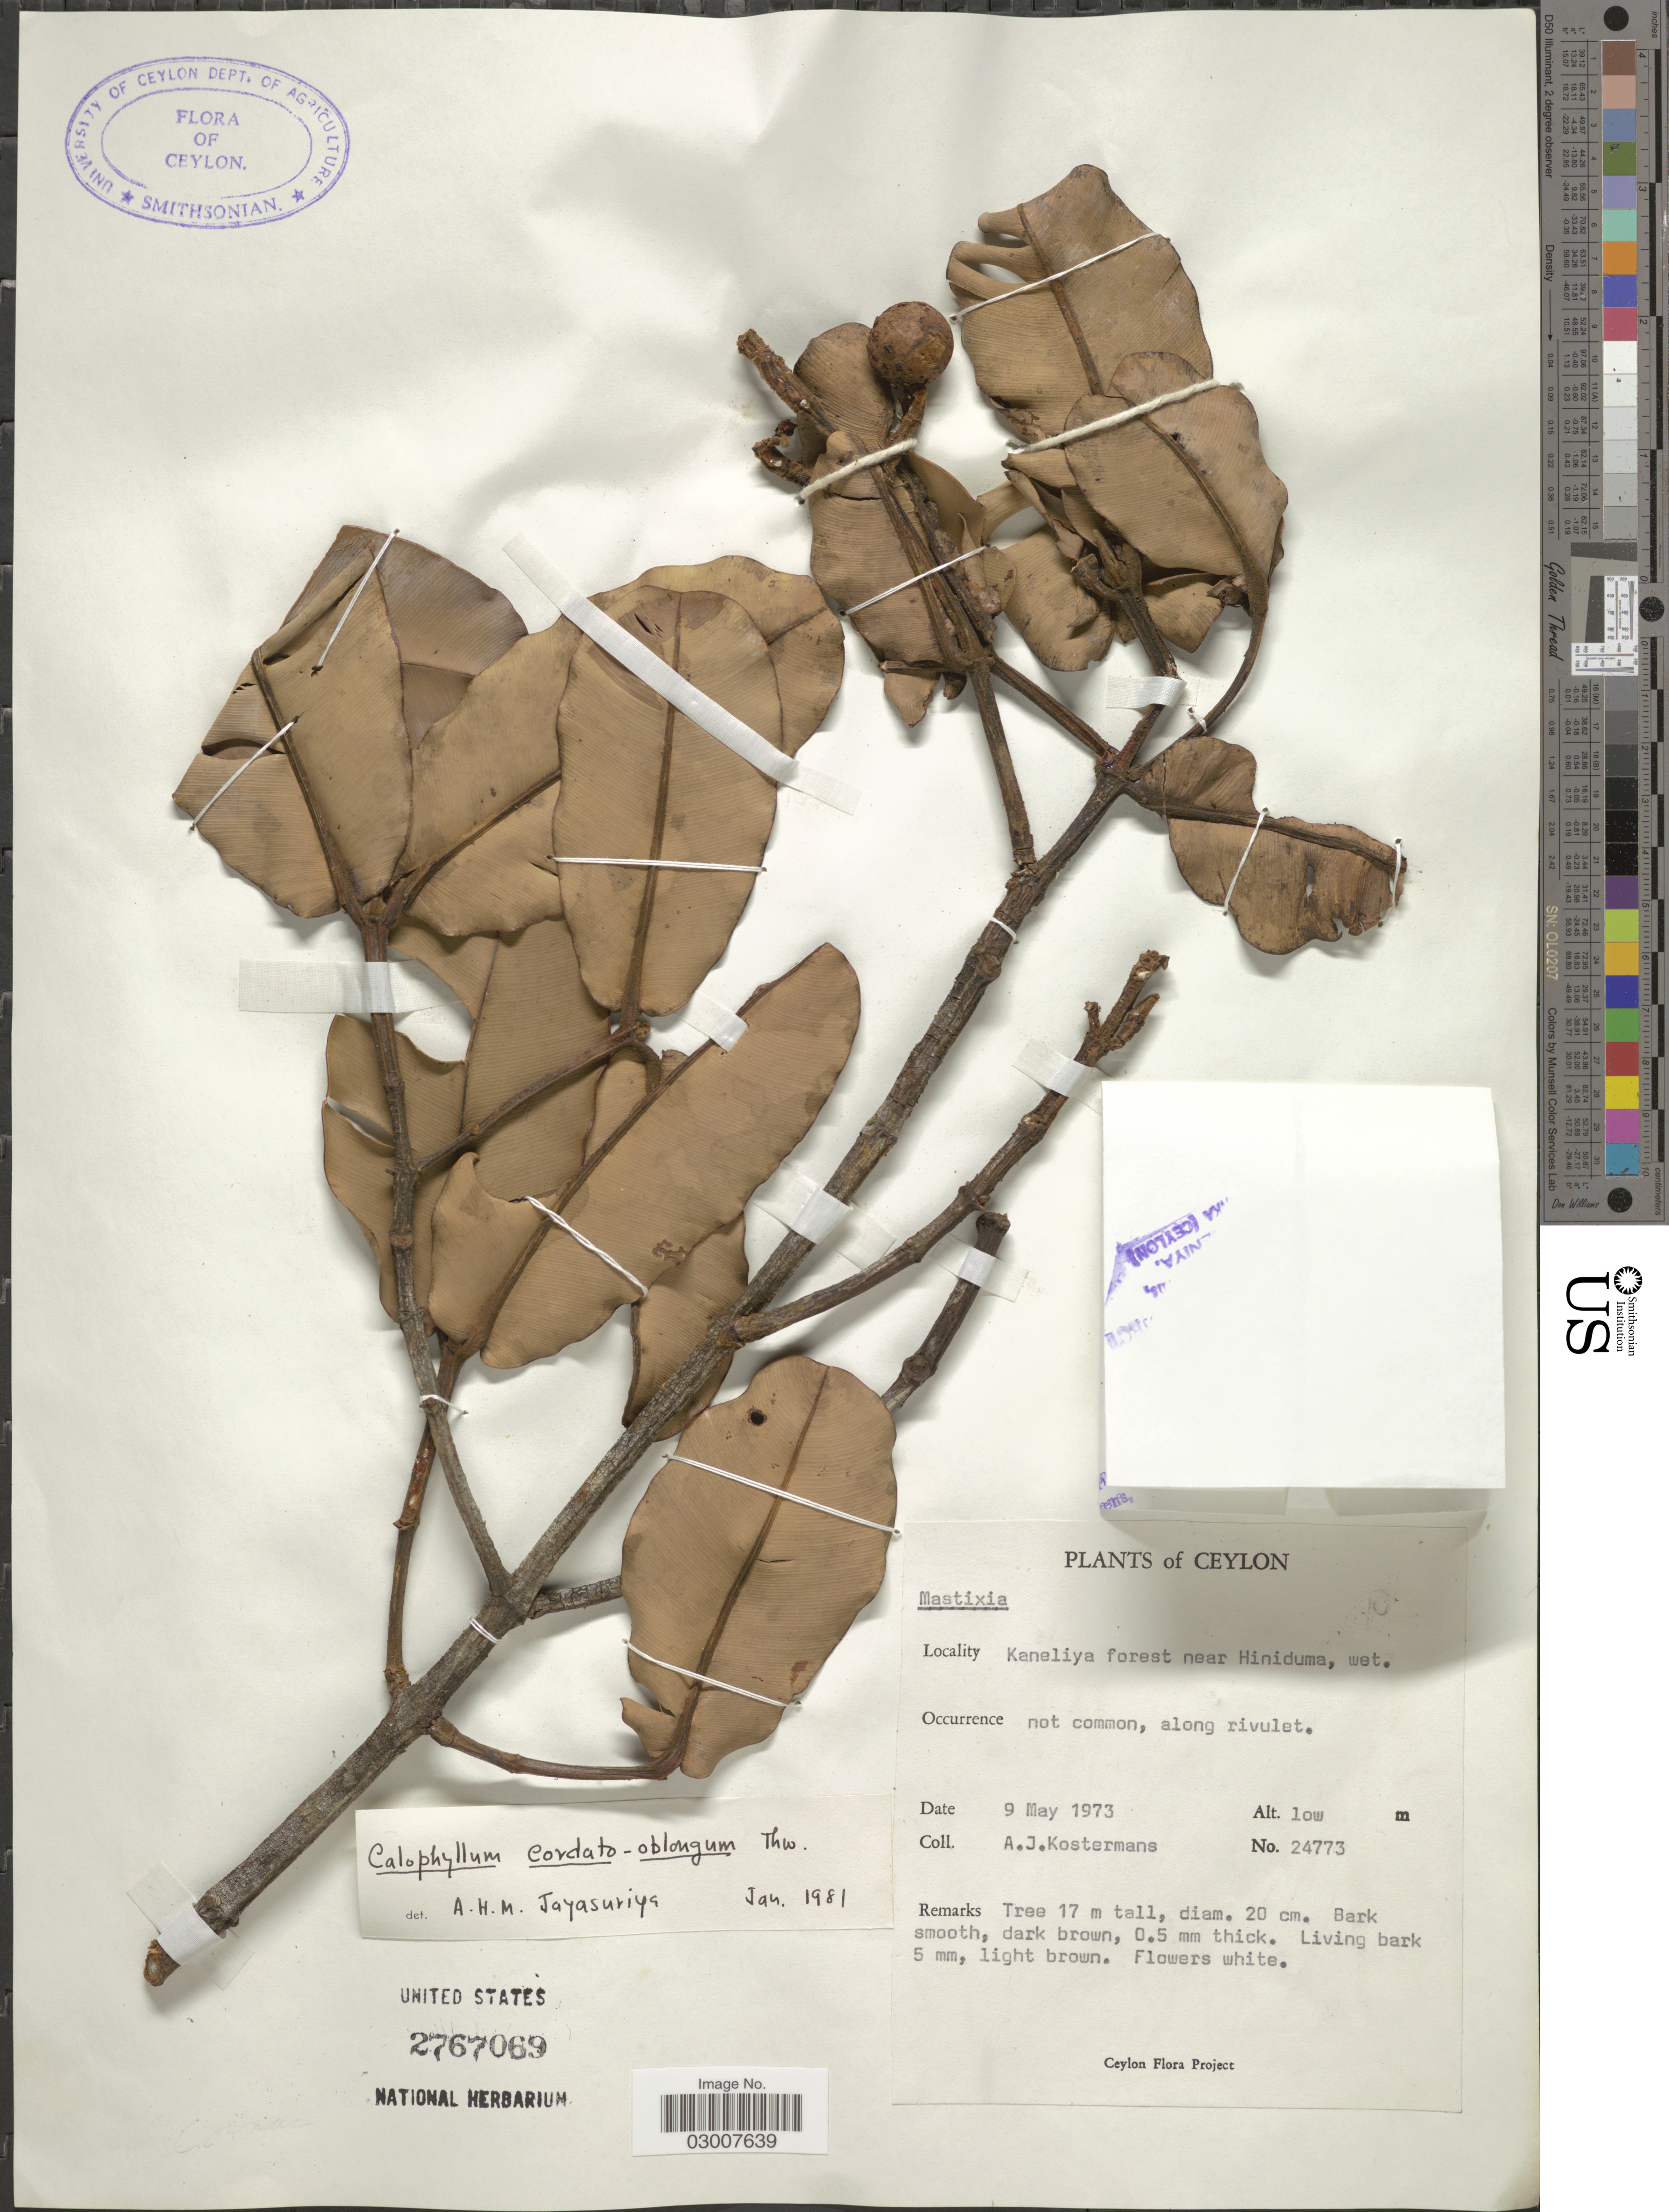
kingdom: Plantae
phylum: Tracheophyta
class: Magnoliopsida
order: Malpighiales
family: Calophyllaceae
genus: Calophyllum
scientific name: Calophyllum cordato-oblongum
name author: Thwaites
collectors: A. J. G. Kostermans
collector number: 24773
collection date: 1973-05-09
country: Sri Lanka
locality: Ceylon. Kaneliya forest near Hiniduma.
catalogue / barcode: US 2767069